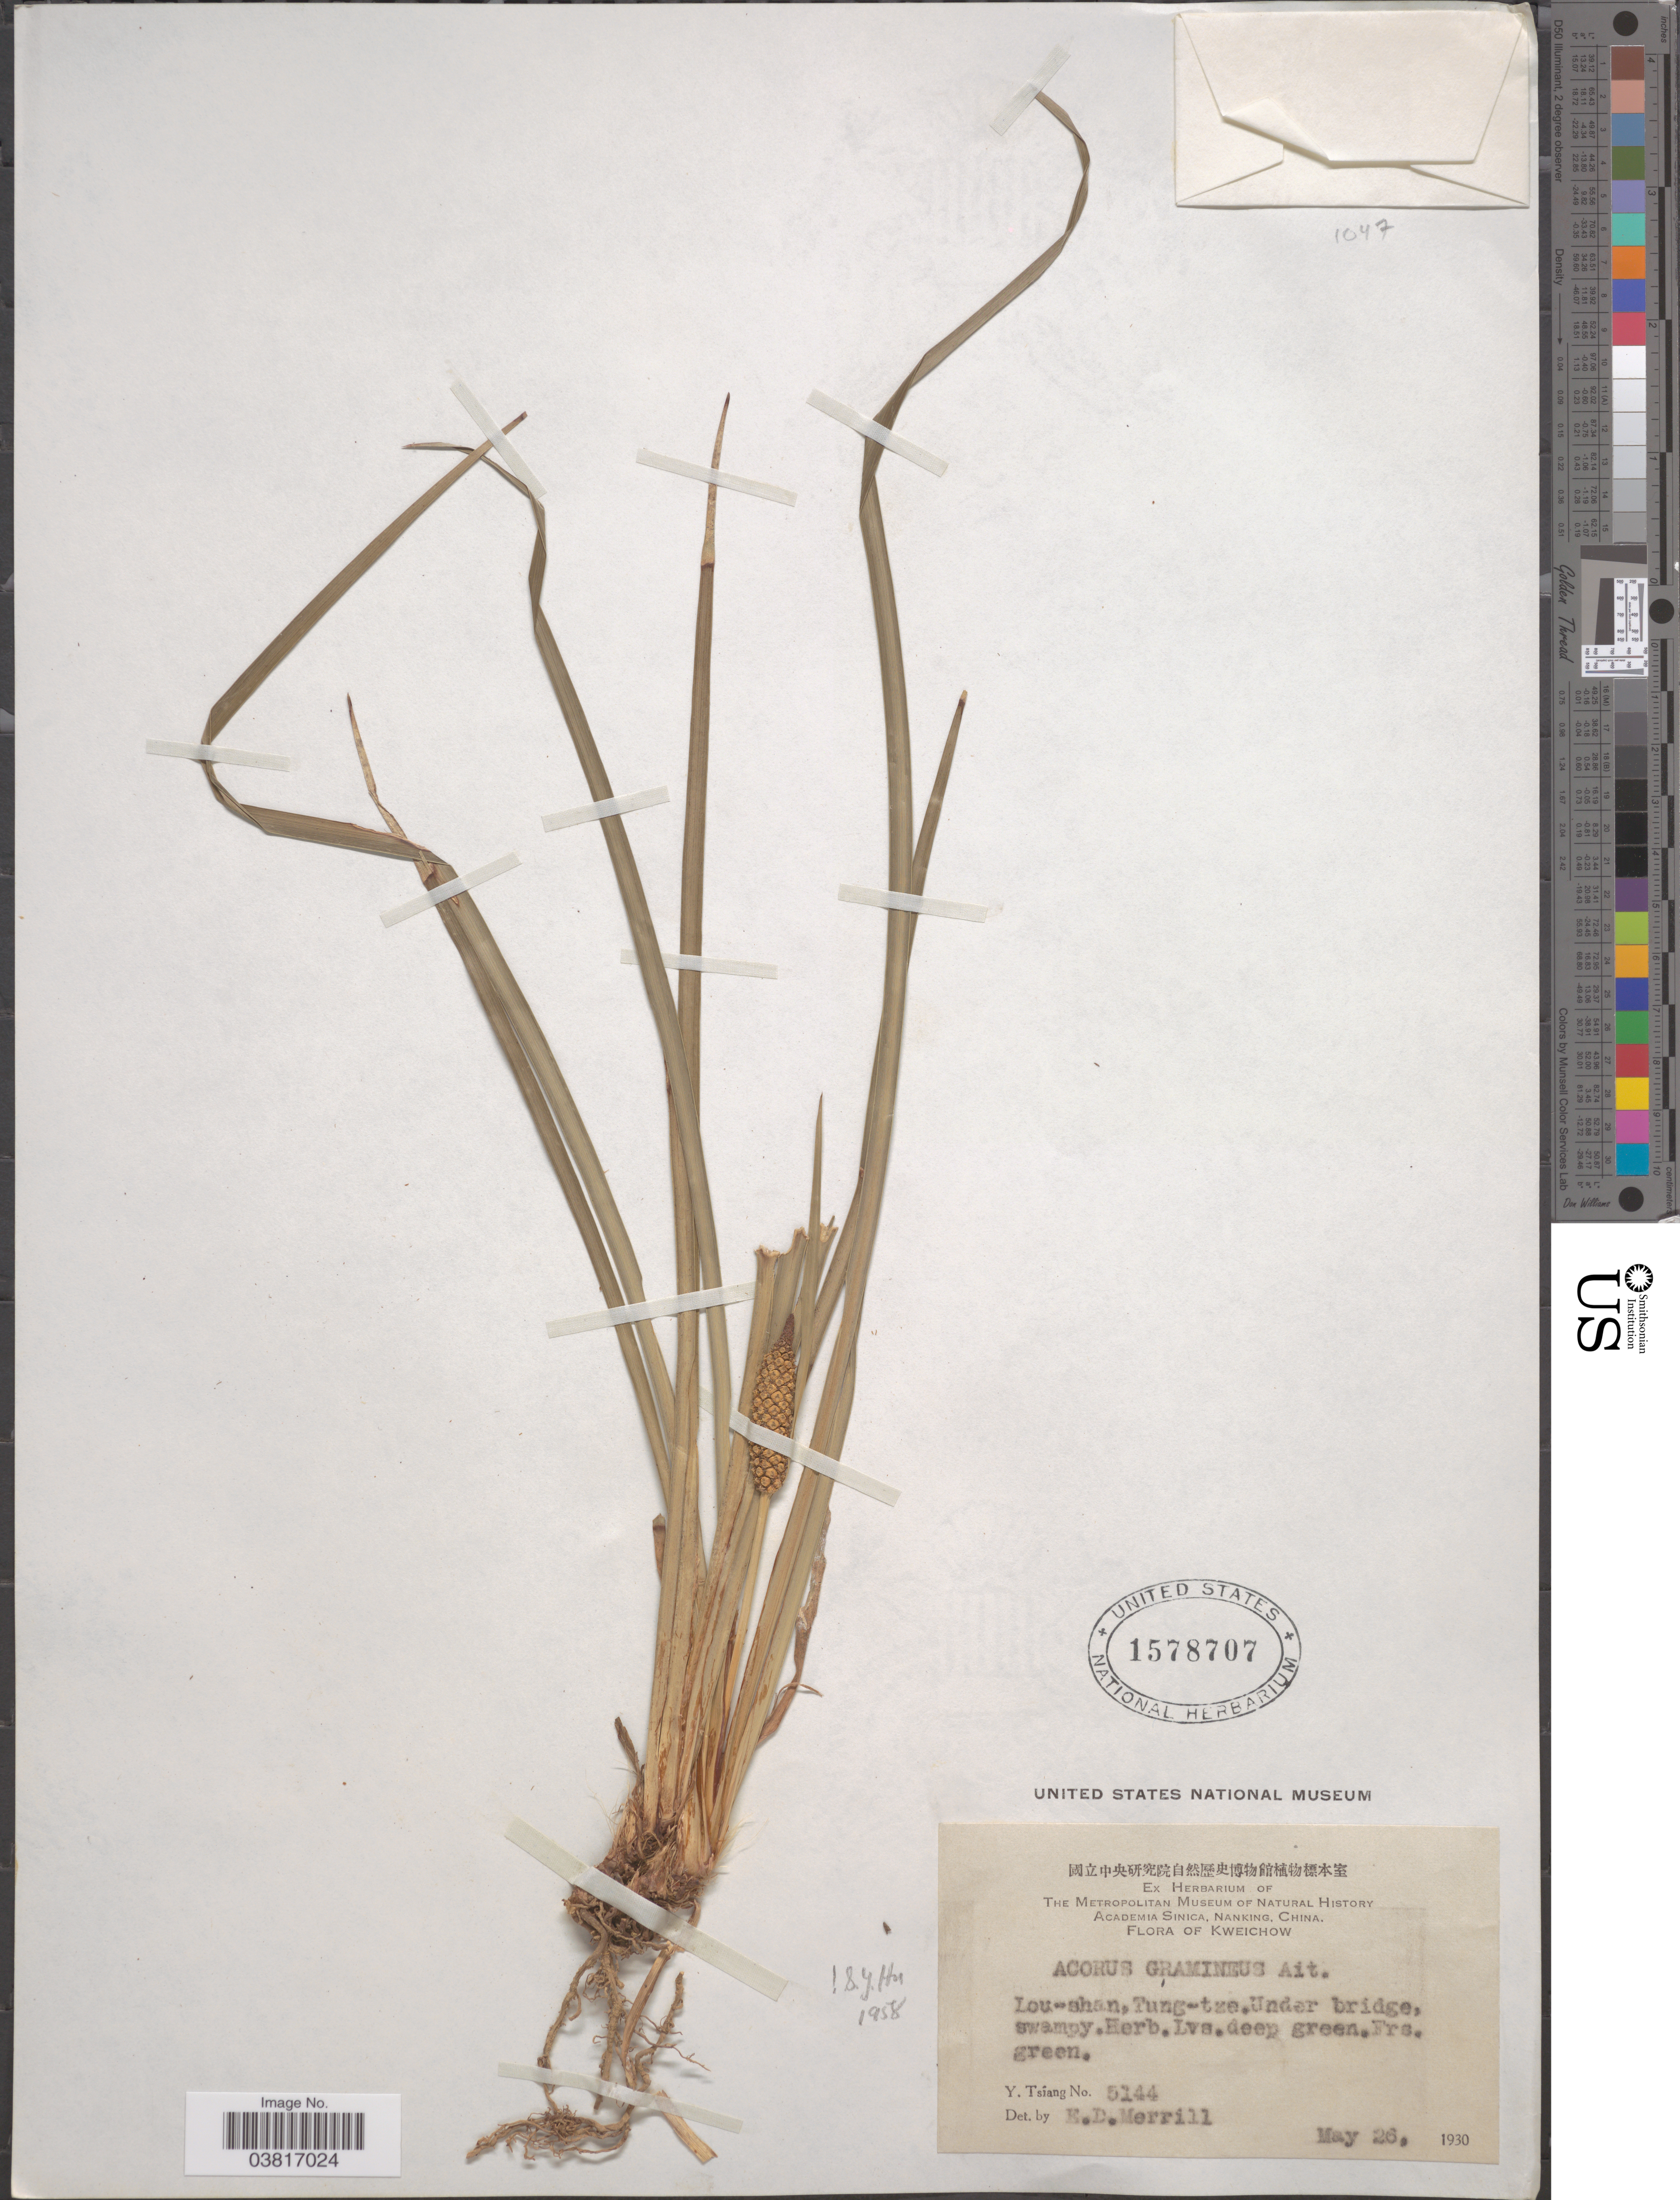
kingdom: Plantae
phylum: Tracheophyta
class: Liliopsida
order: Acorales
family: Acoraceae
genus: Acorus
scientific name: Acorus gramineus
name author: Sol. ex Aiton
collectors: Y. Tsiang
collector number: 5144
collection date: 1930-05-26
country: China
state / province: Guizhou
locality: Kweichow. Lou-shan, Tung-tze.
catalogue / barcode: US 1578707